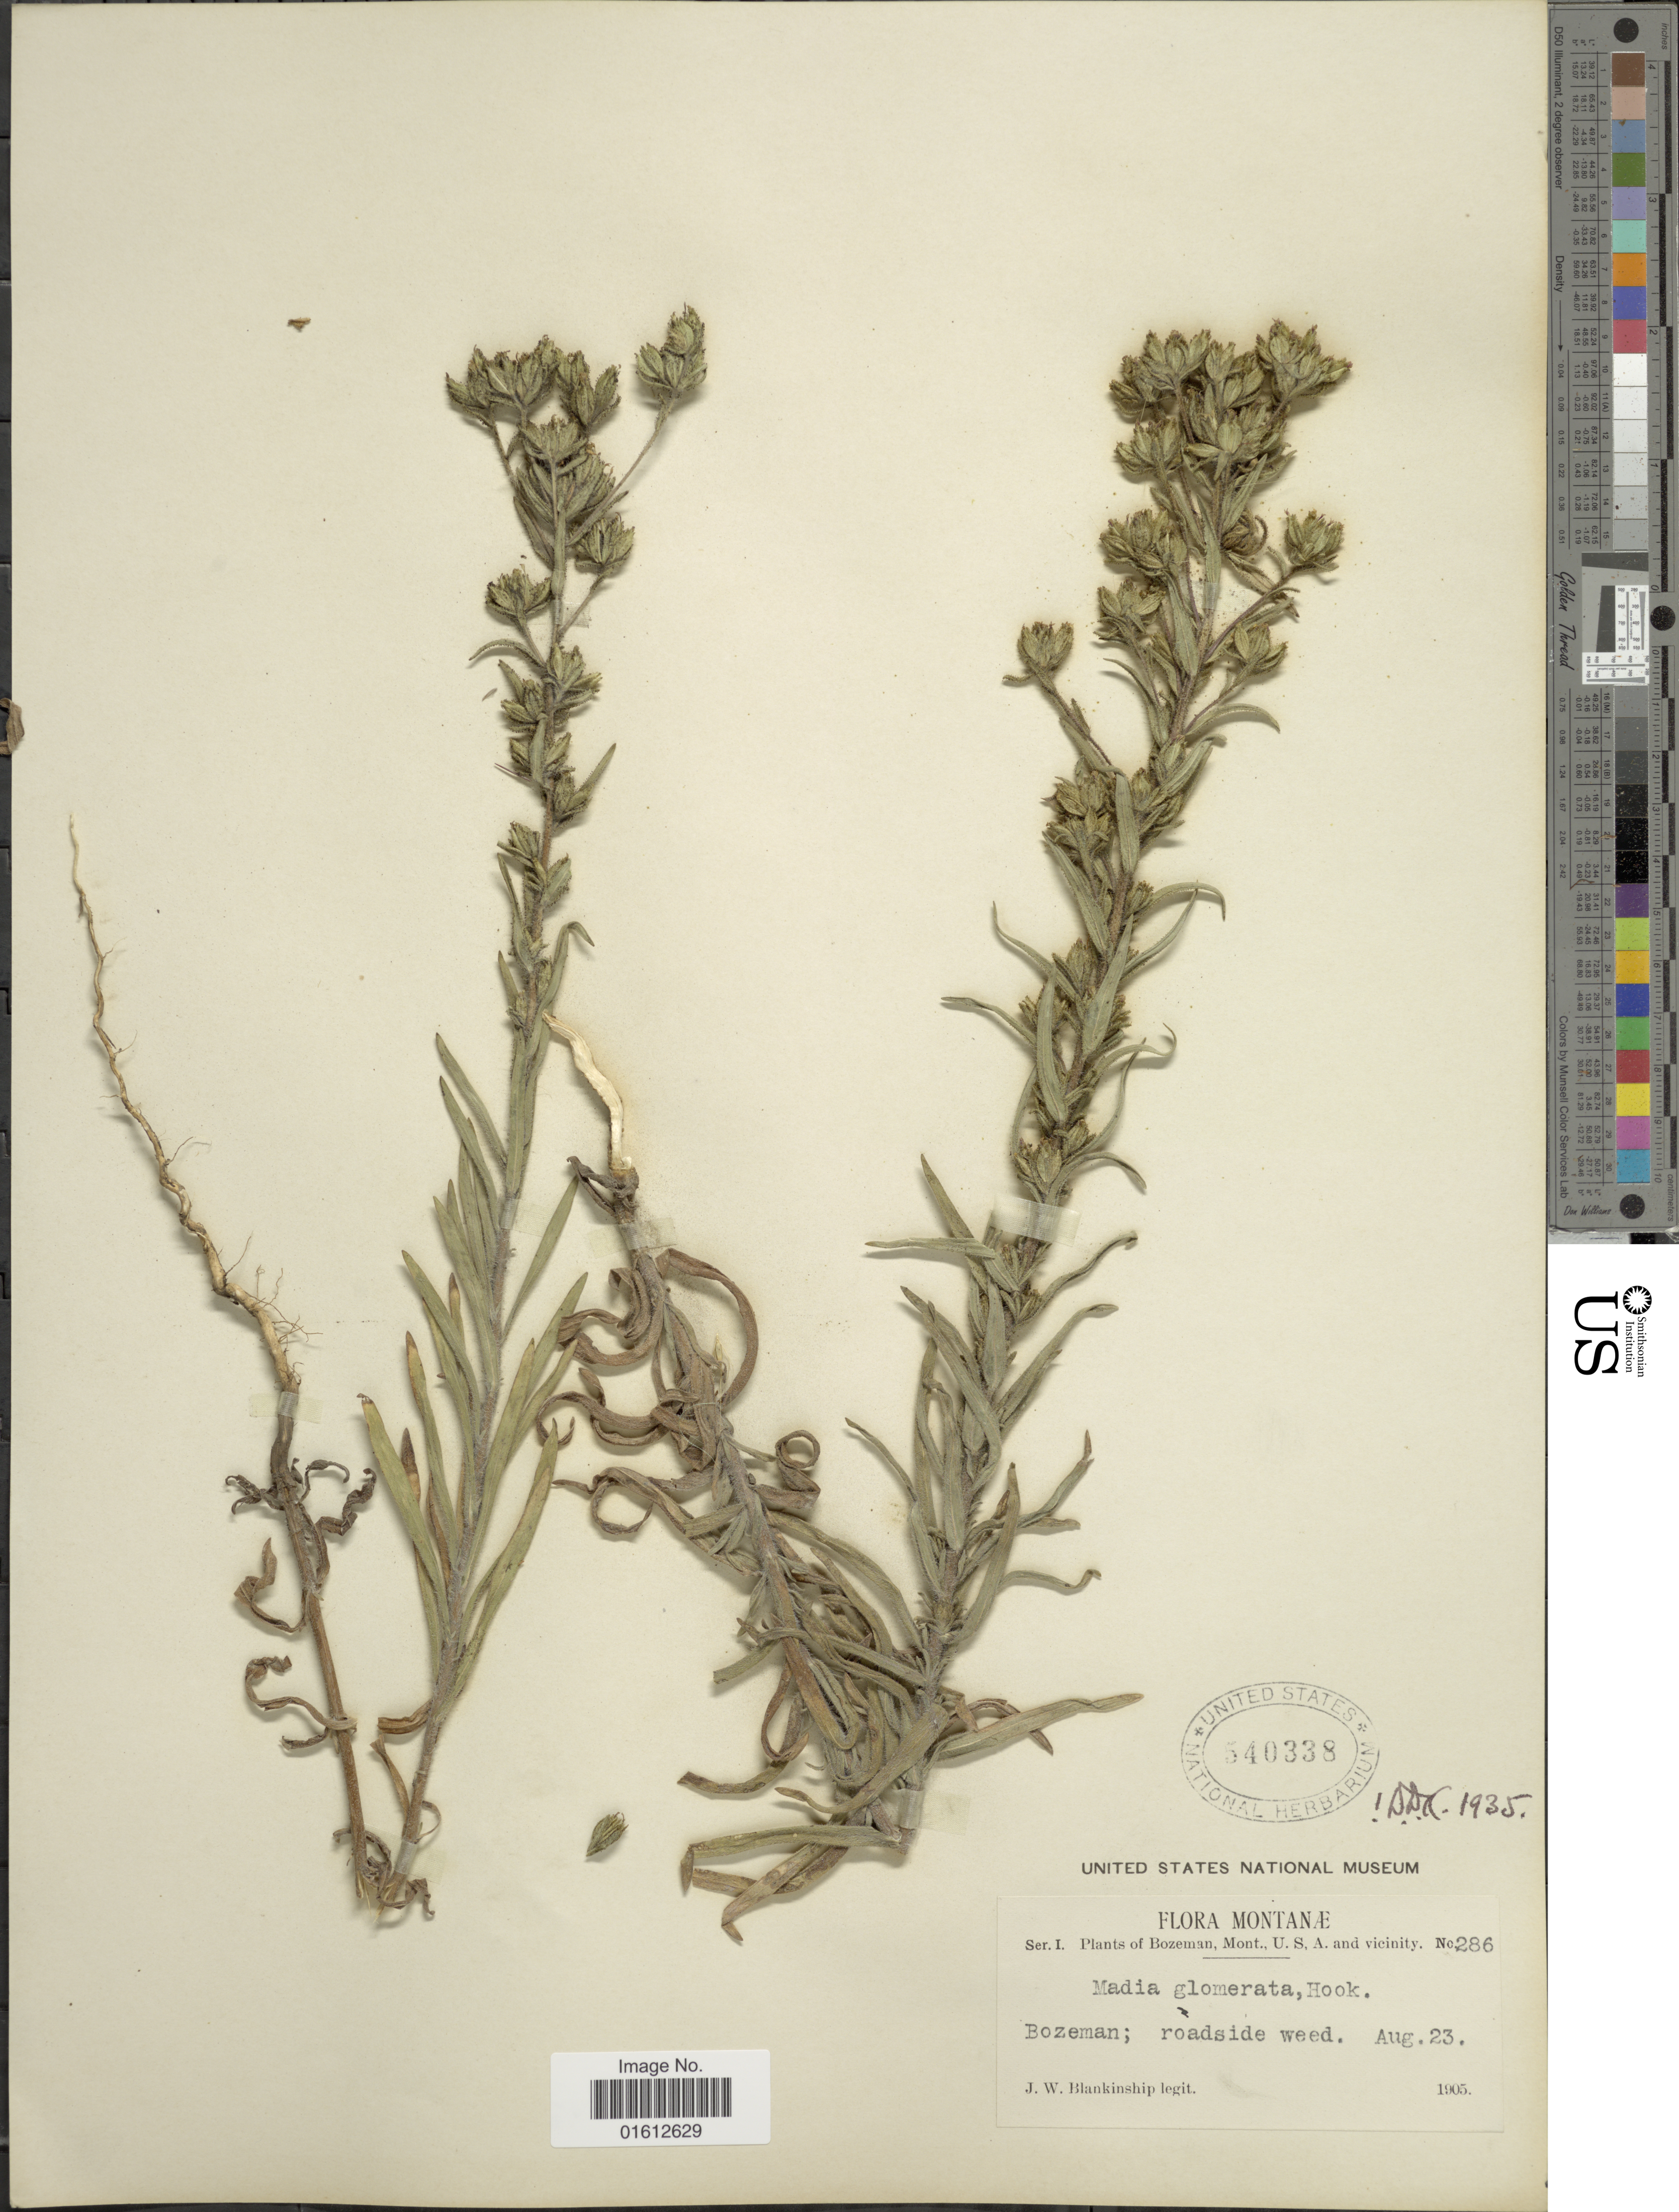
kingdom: Plantae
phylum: Tracheophyta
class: Magnoliopsida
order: Asterales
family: Asteraceae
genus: Madia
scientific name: Madia glomerata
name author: Hook.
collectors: J. W. Blankinship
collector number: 286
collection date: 1905-08-23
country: United States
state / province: Montana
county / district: Gallatin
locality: Bozeman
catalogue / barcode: US 540338